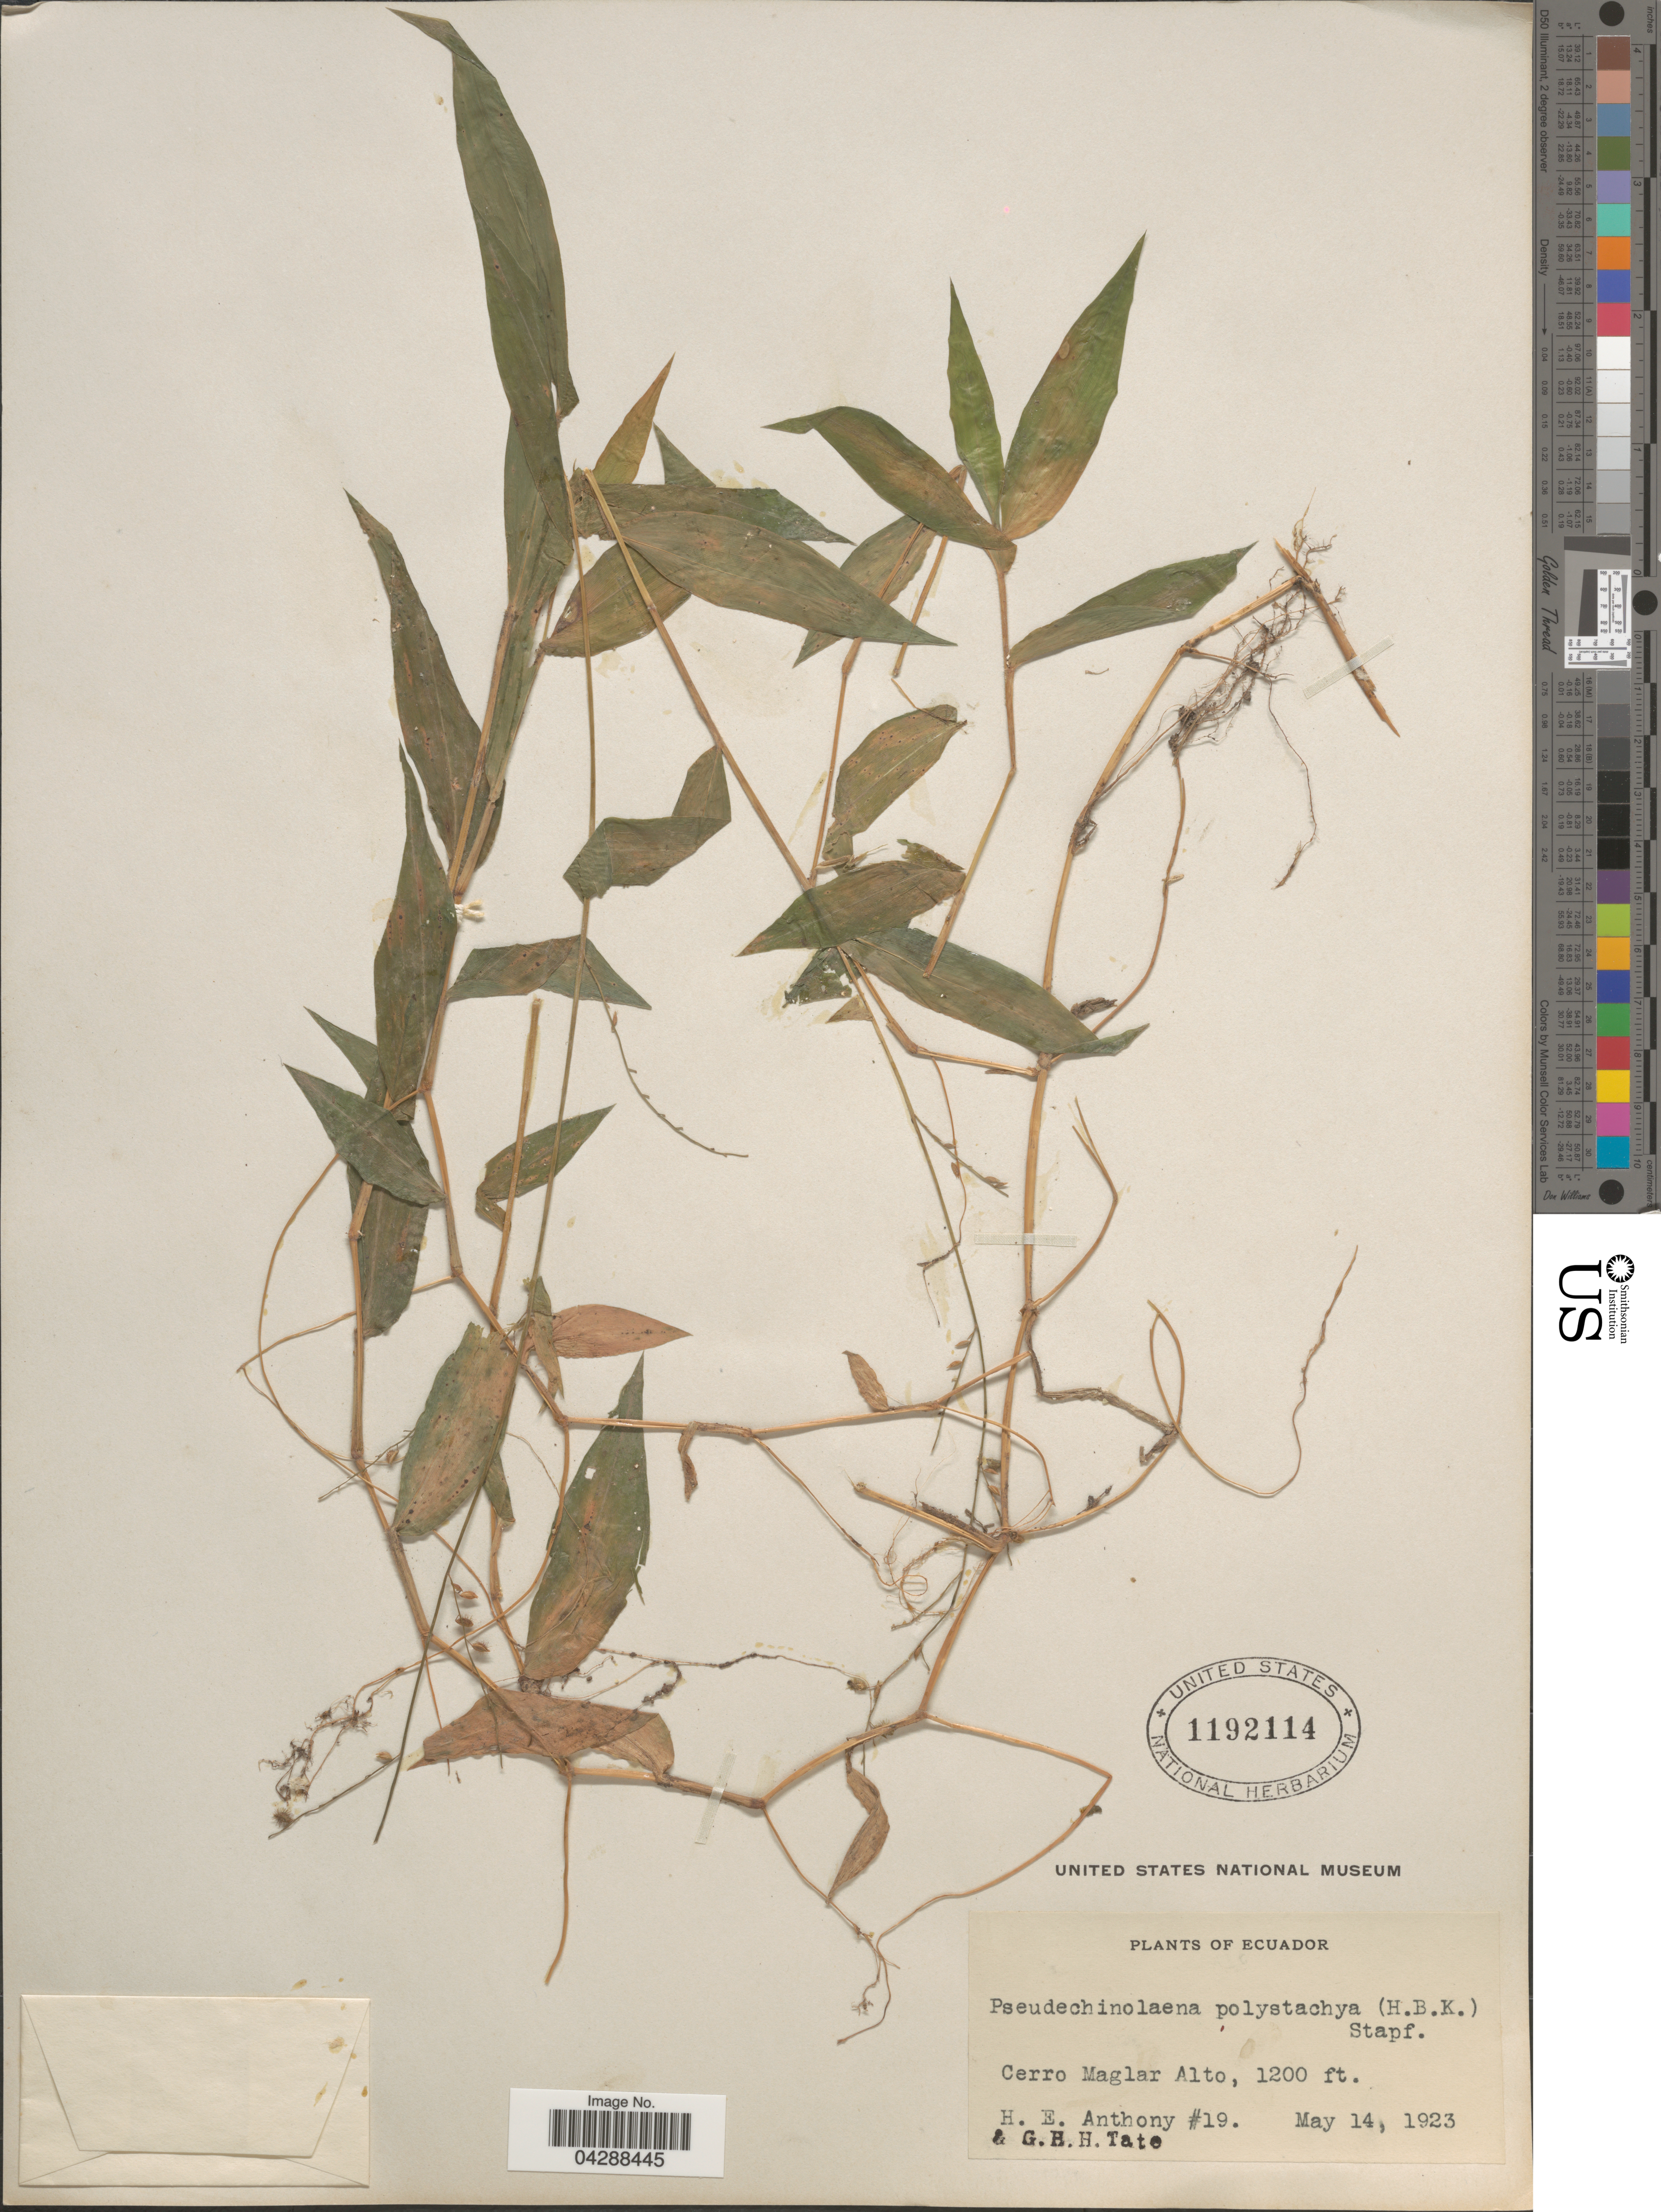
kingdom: Plantae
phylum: Tracheophyta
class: Liliopsida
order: Poales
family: Poaceae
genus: Pseudechinolaena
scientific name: Pseudechinolaena polystachya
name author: (Kunth) Stapf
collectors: H. E. Anthony & G. Tate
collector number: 19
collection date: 1923-05-14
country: Ecuador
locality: Cerro Maglar Alto.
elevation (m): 366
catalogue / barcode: US 1192114